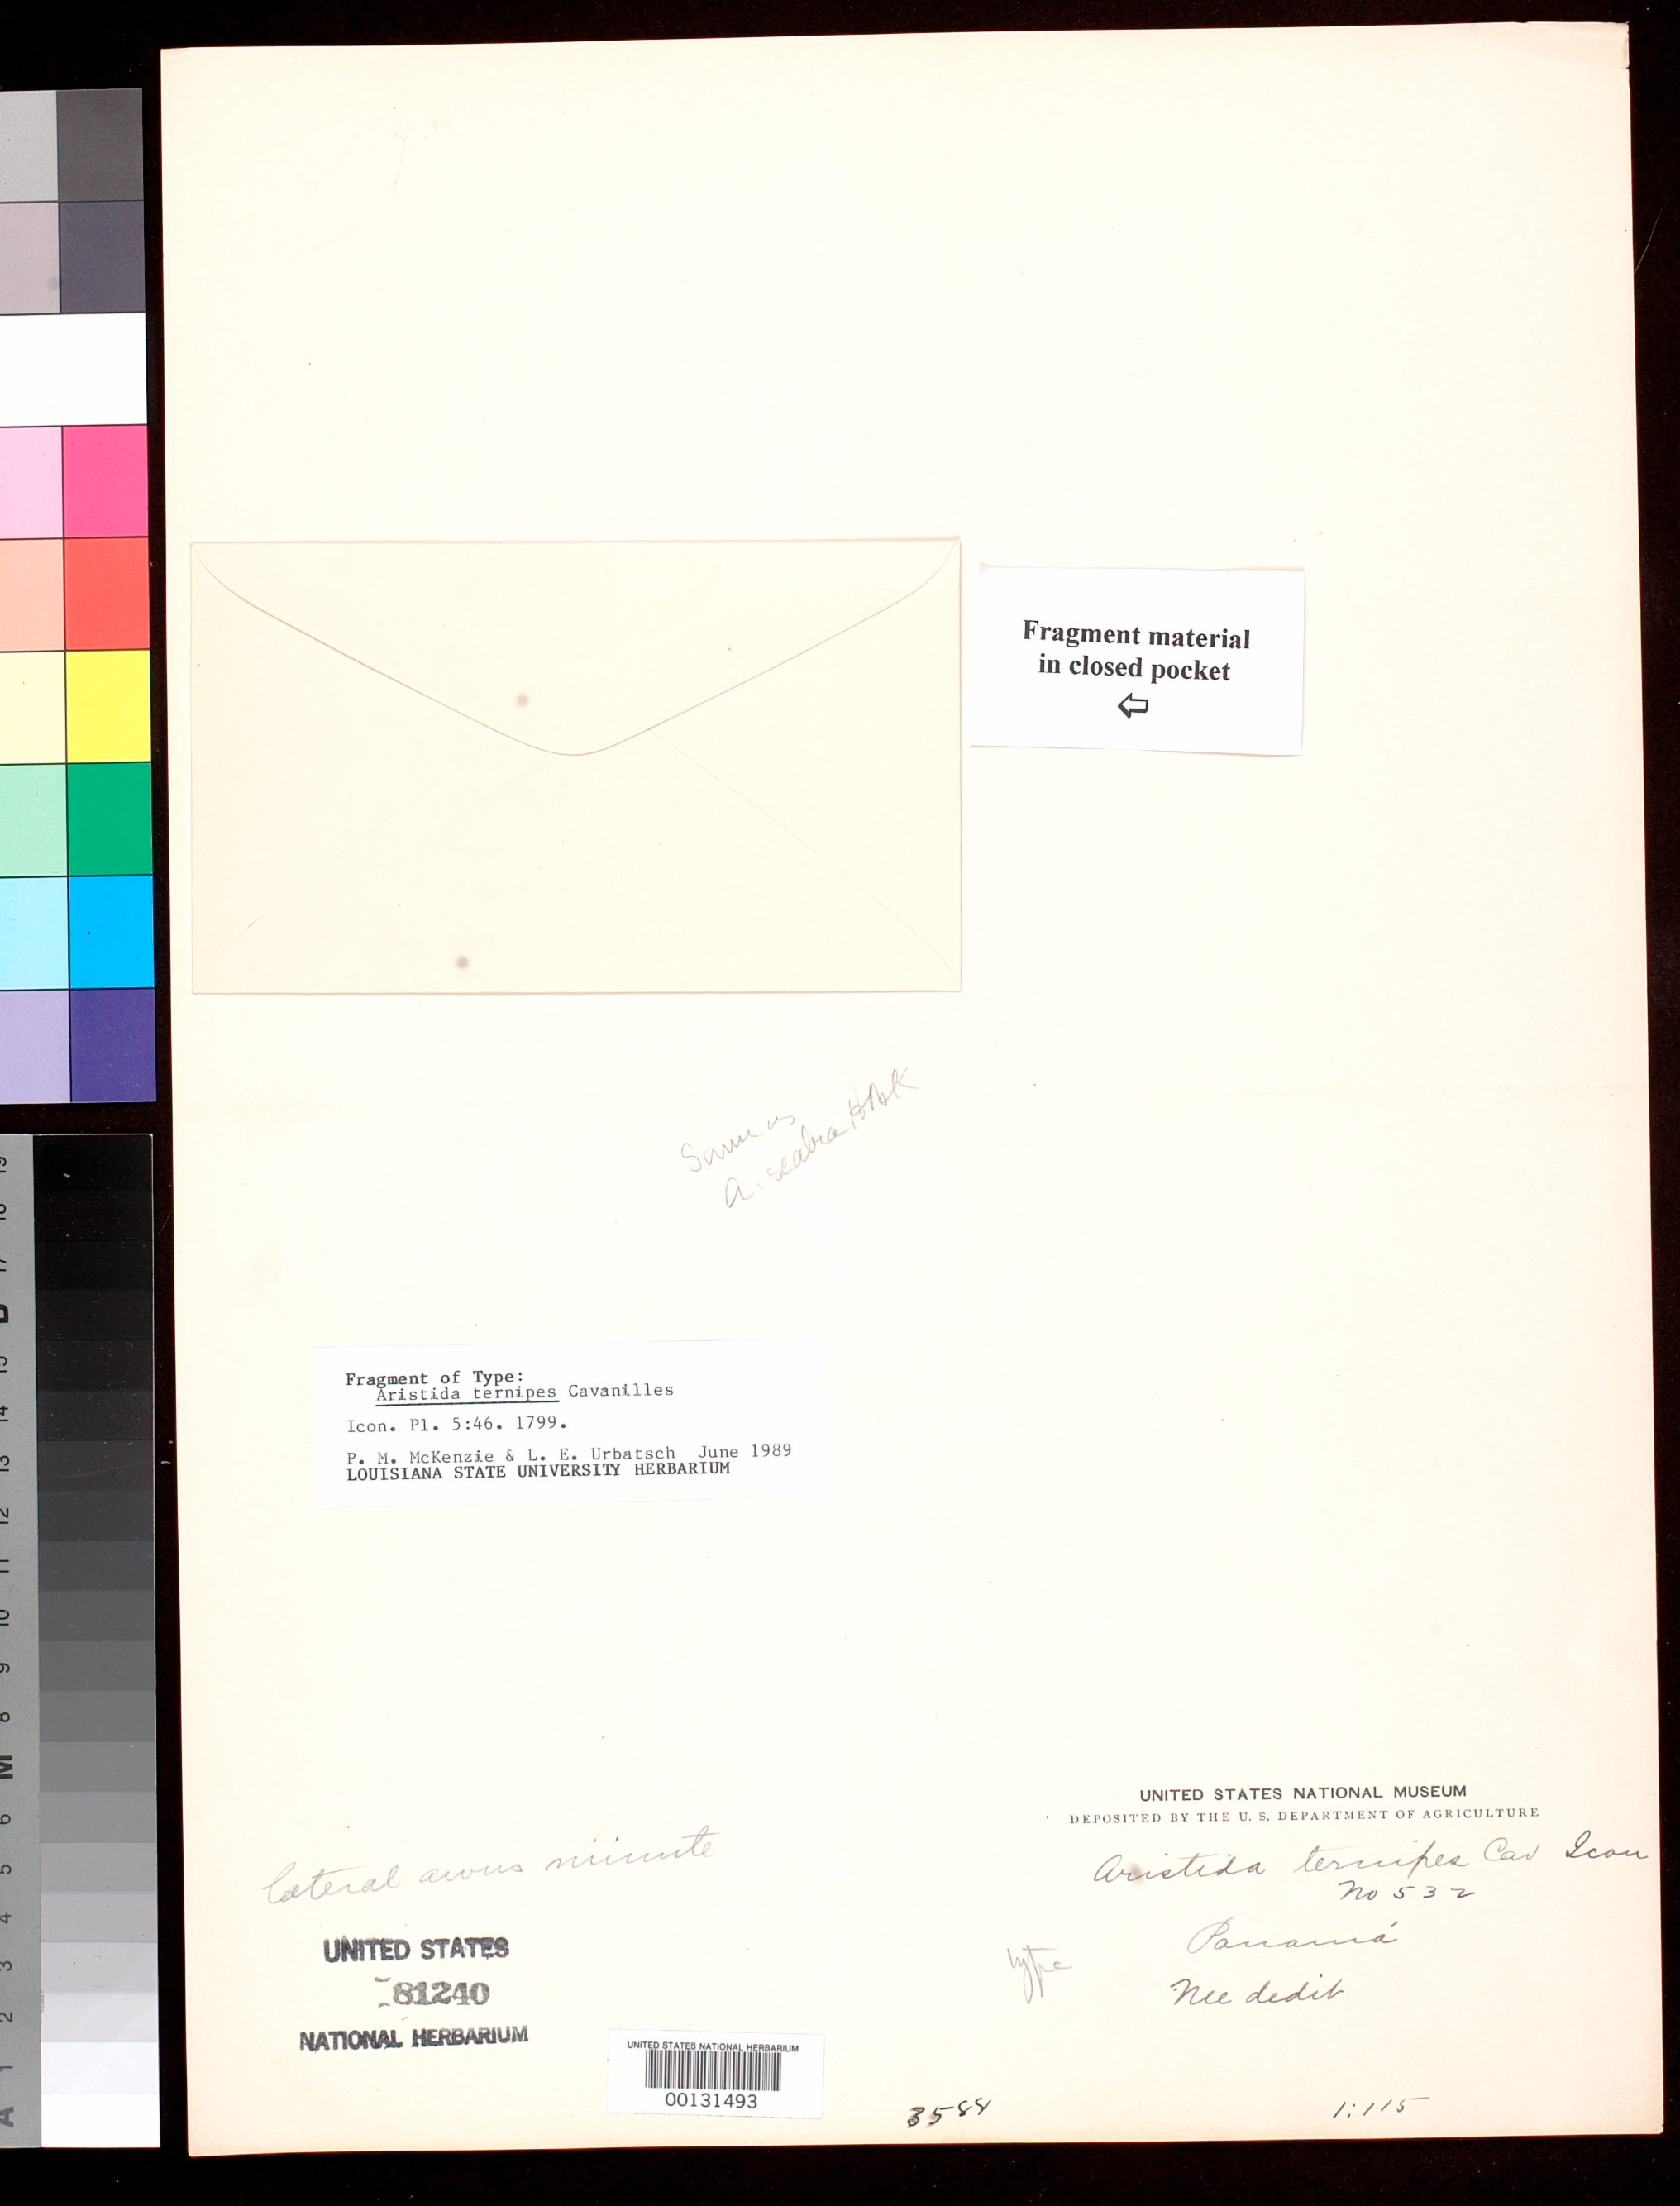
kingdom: Plantae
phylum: Tracheophyta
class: Liliopsida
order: Poales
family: Poaceae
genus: Aristida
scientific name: Aristida ternipes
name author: Cav.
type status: Type Fragment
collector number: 532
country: Panama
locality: Habitat Panamaide, inventa a. Domino Ludovica nee.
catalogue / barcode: US 81240